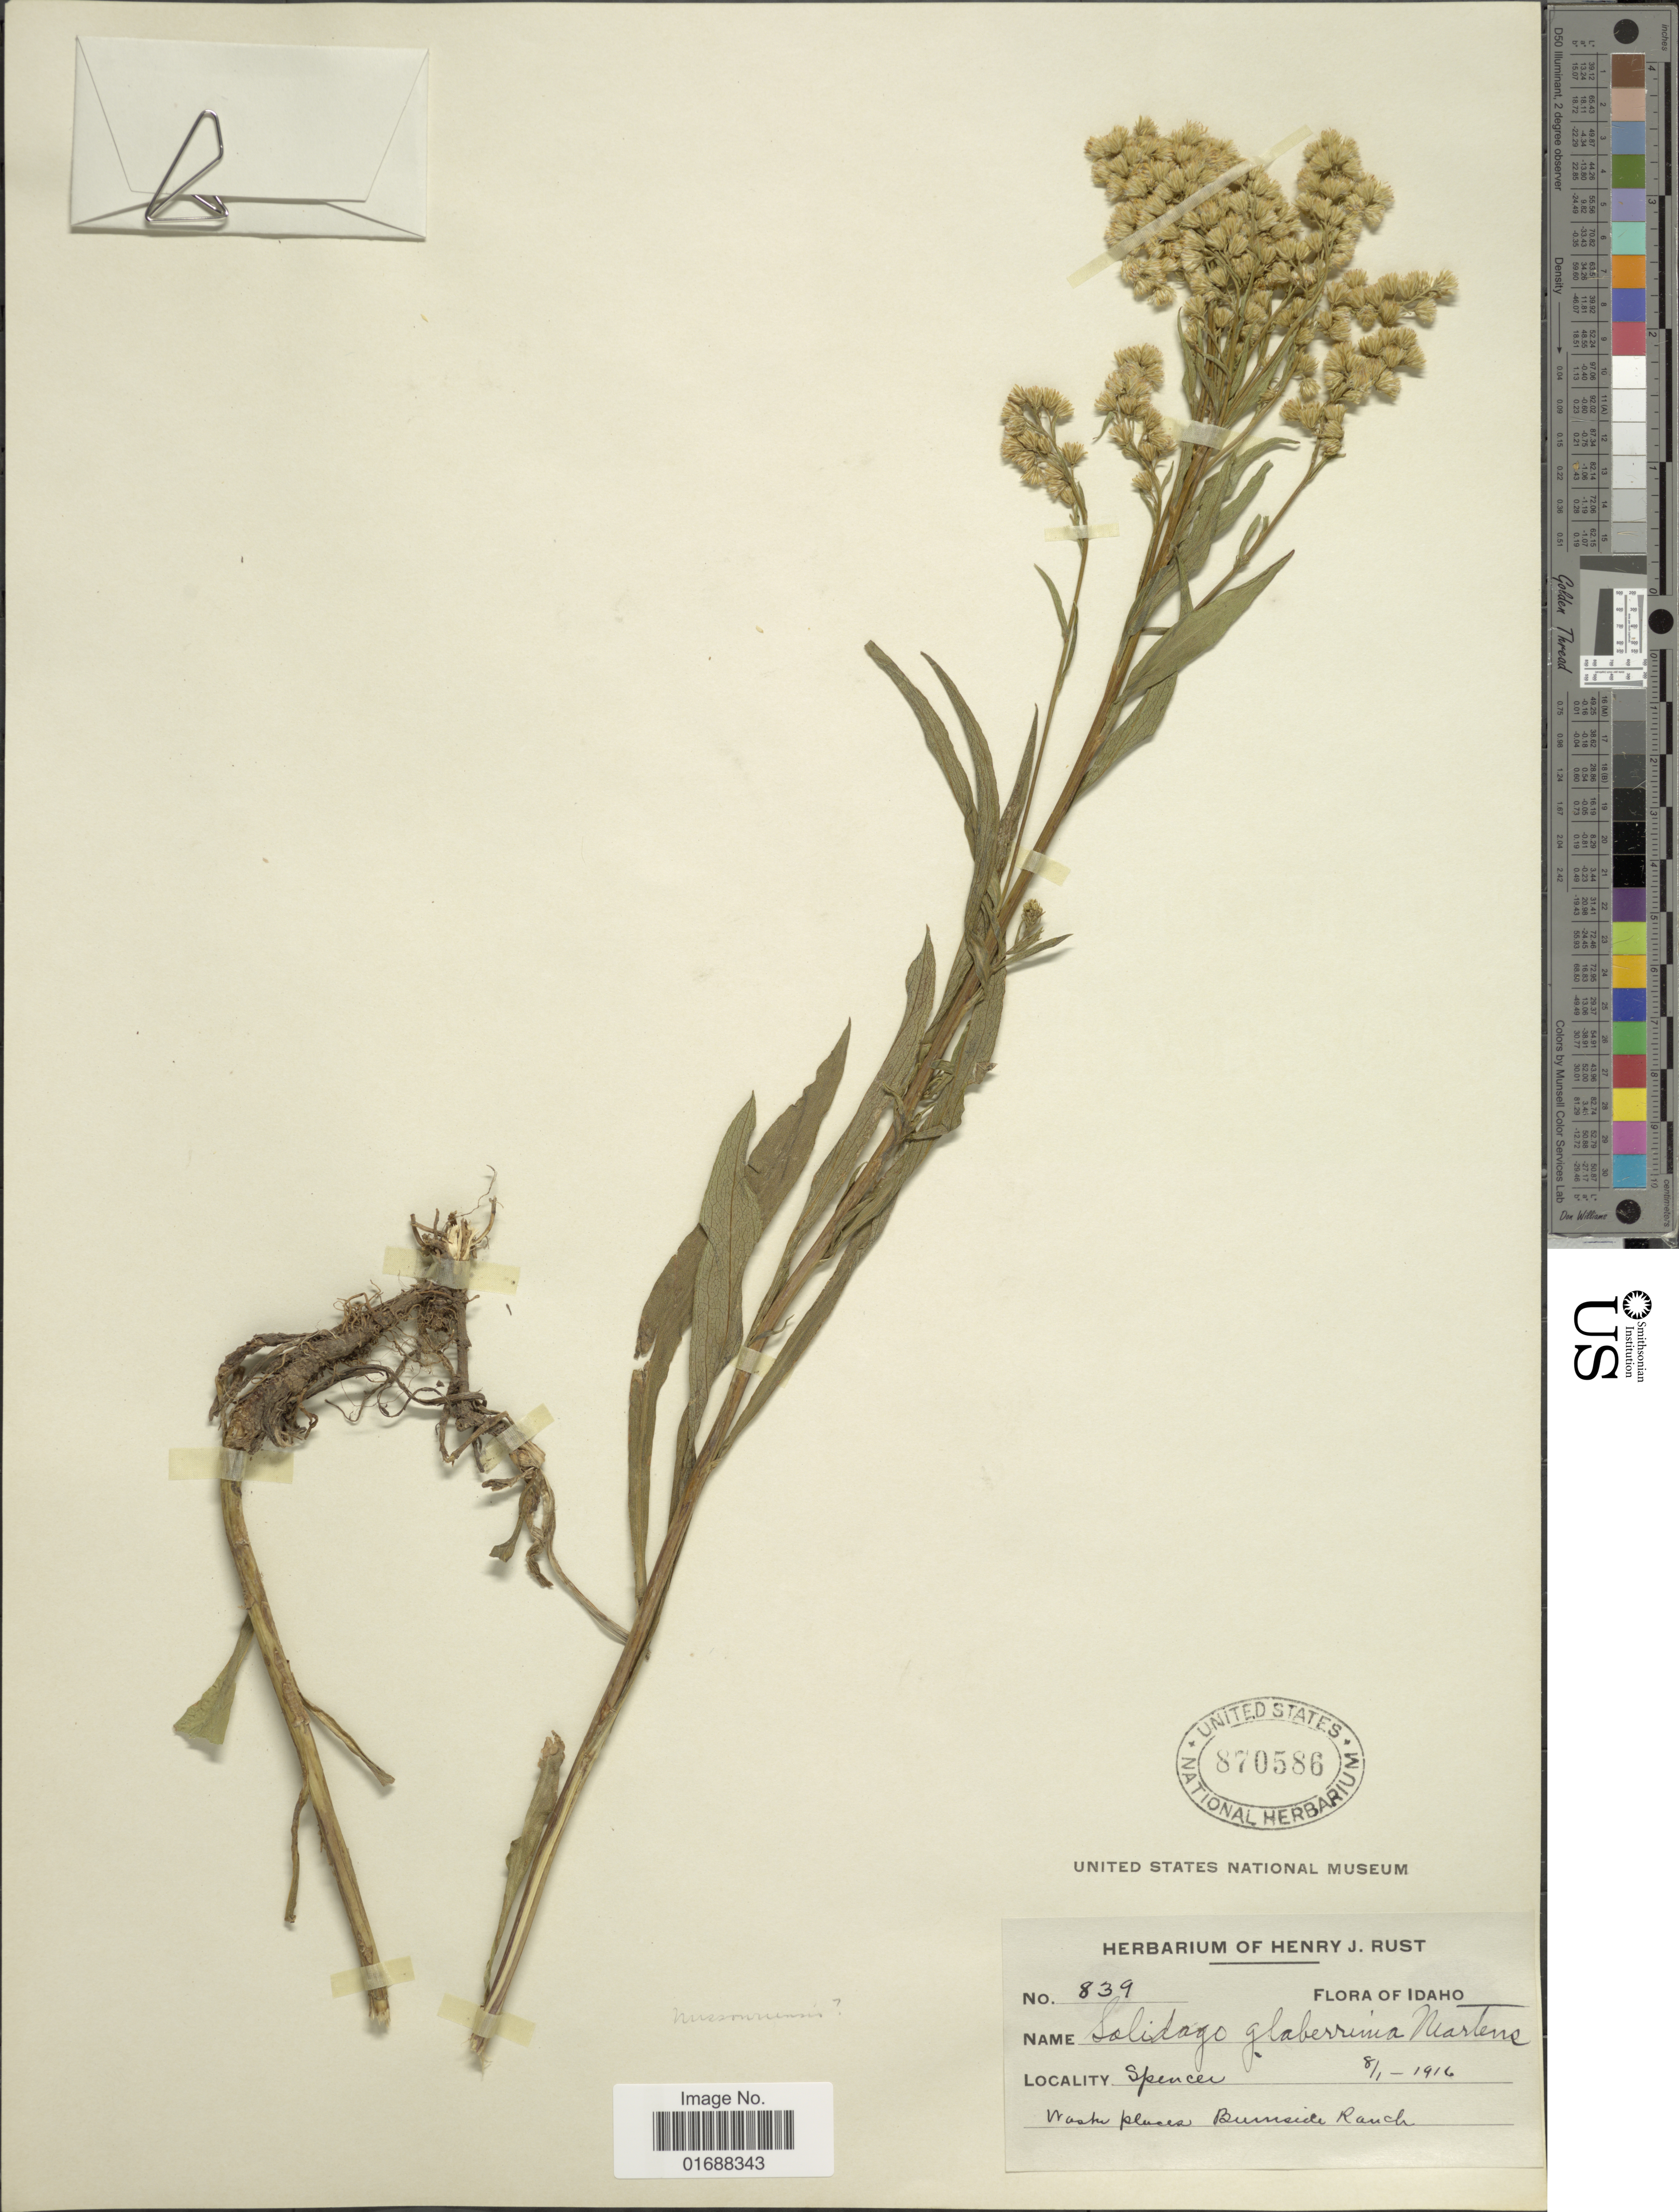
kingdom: Plantae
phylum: Tracheophyta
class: Magnoliopsida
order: Asterales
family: Asteraceae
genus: Solidago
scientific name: Solidago missouriensis var. missouriensis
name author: Nutt.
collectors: ex herb. Henry J. Rust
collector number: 839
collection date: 1916-08-01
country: United States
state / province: Idaho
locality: Spencer, Idaho. Wash places Burnside Ranch.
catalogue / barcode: US 870586